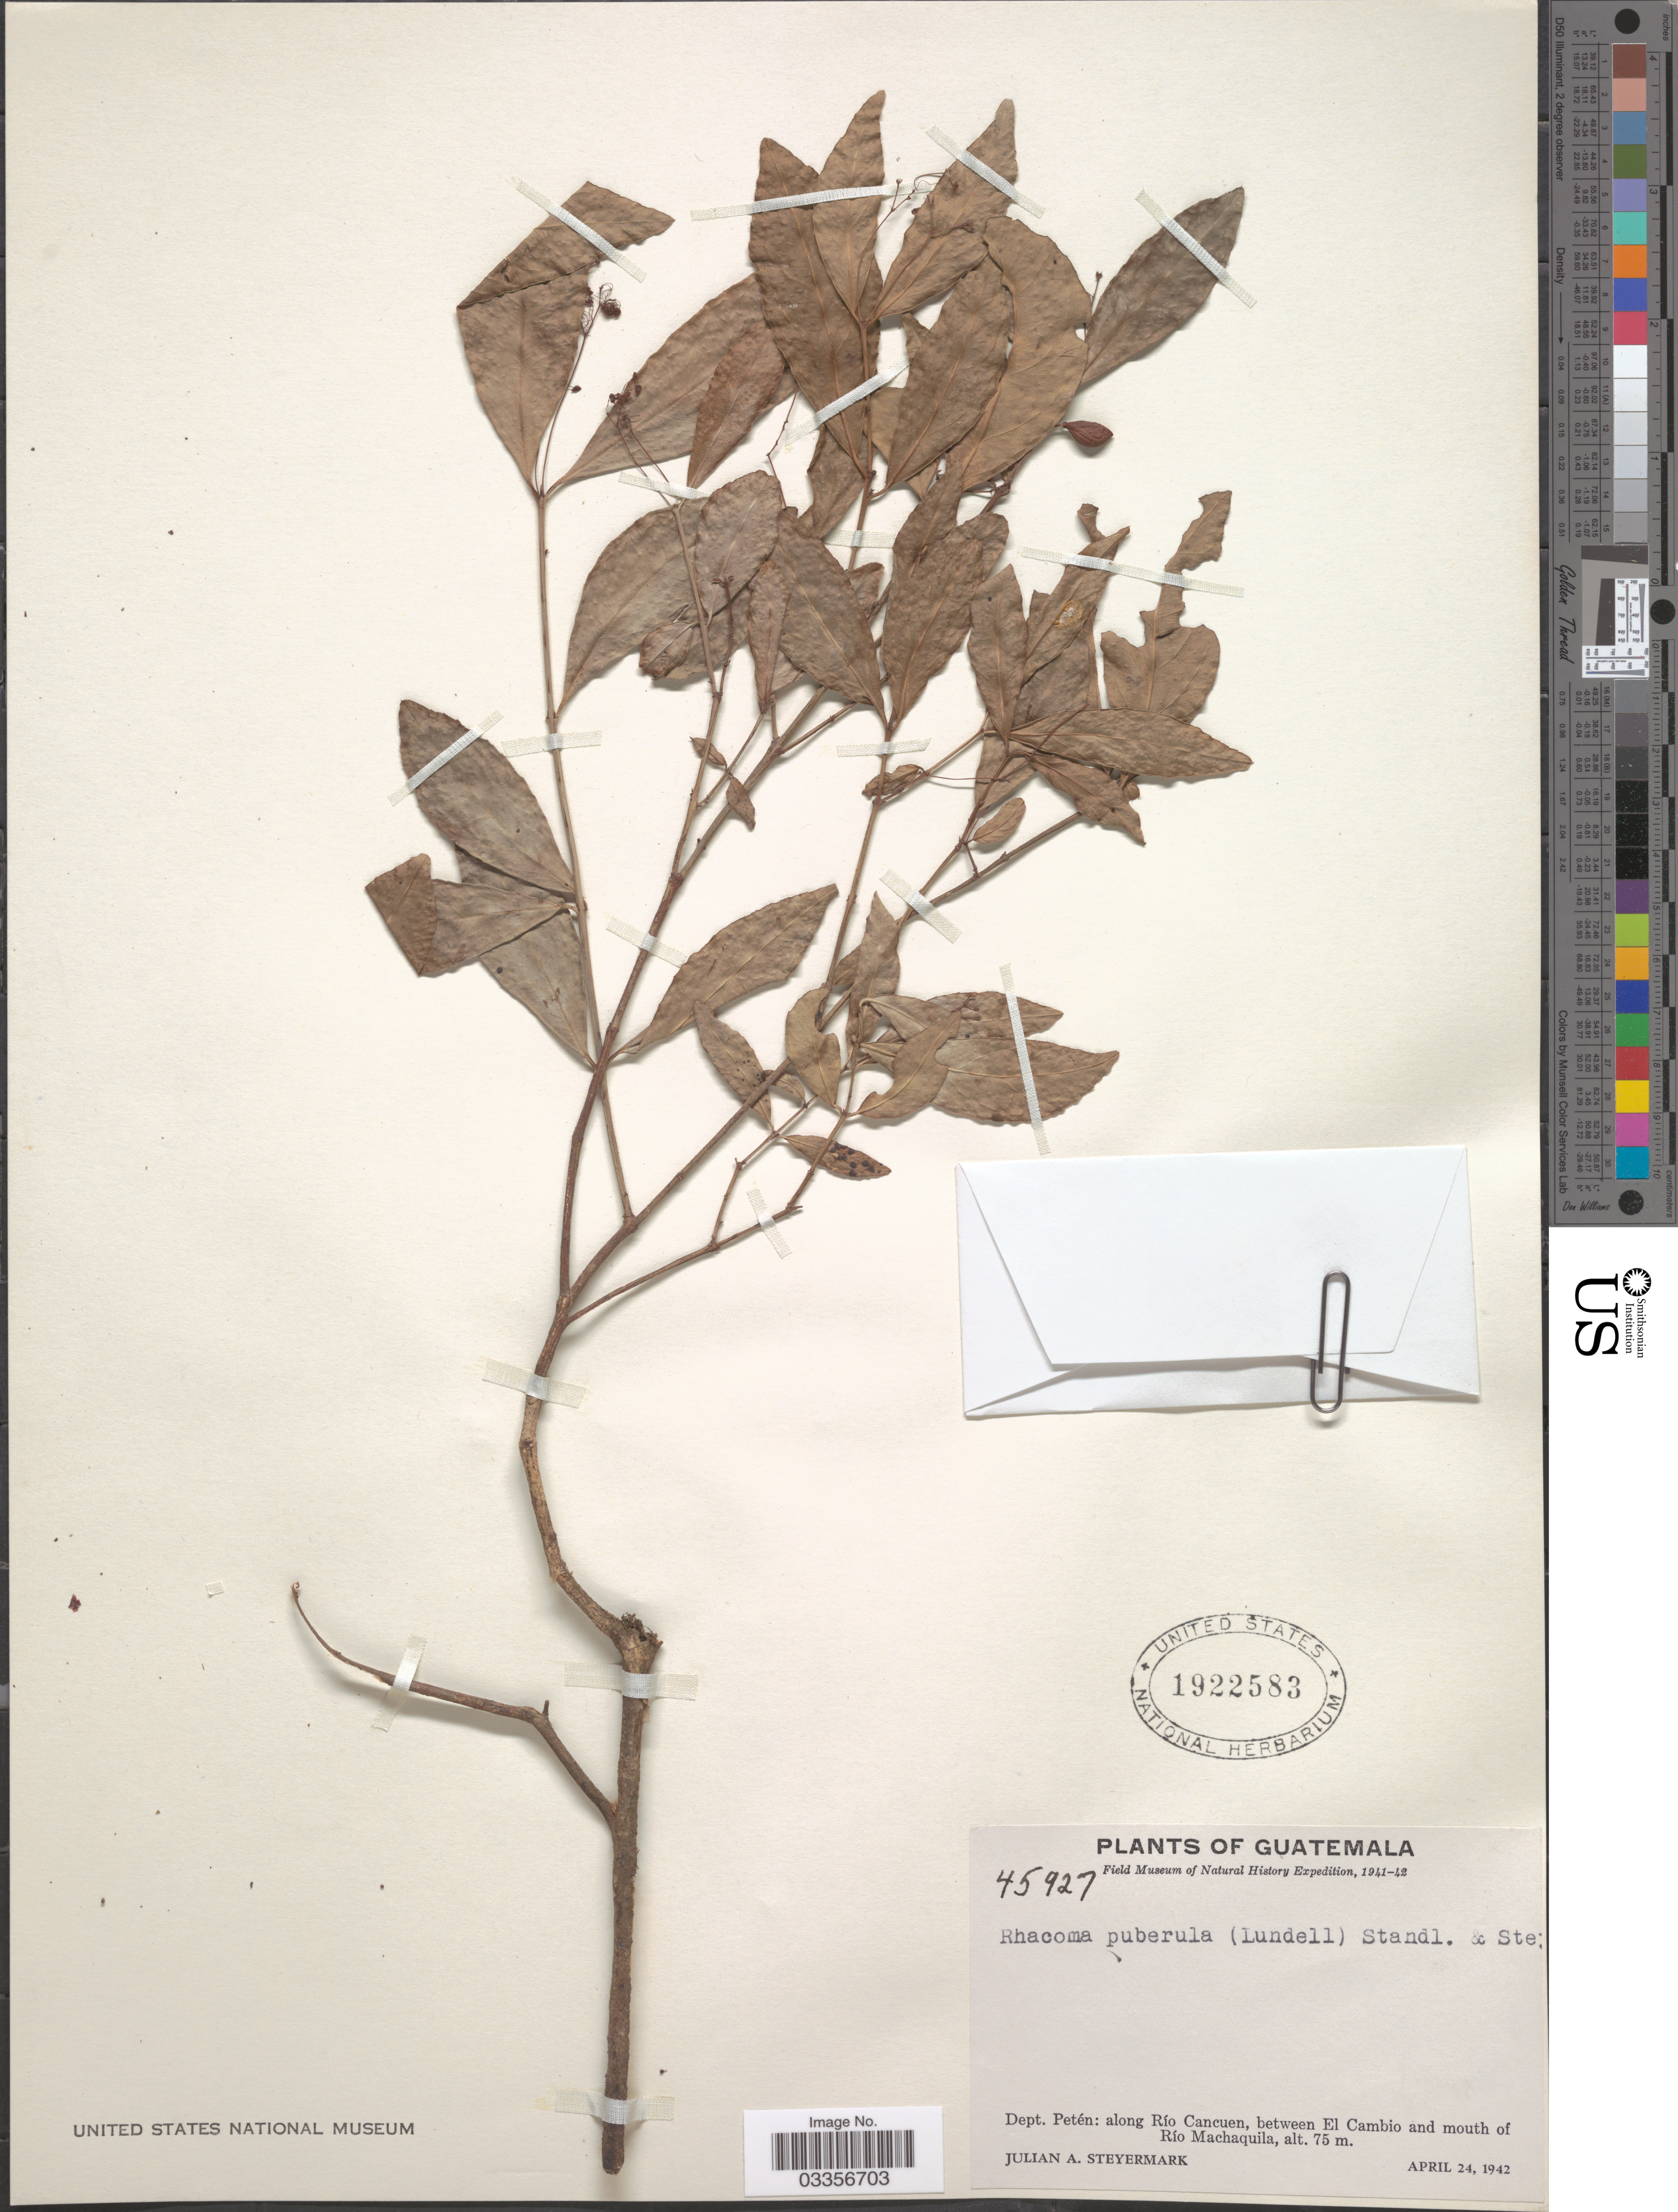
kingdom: Plantae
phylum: Tracheophyta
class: Magnoliopsida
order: Celastrales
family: Celastraceae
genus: Crossopetalum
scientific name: Crossopetalum puberulum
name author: (Lundell) Lundell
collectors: J. Steyermark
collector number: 45927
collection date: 1942-04-24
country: Guatemala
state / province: El Petén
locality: Dept. Petén: along Río Cancuen, between El Cambio and mouth of Río Machaquila.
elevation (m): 75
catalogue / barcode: US 1922583